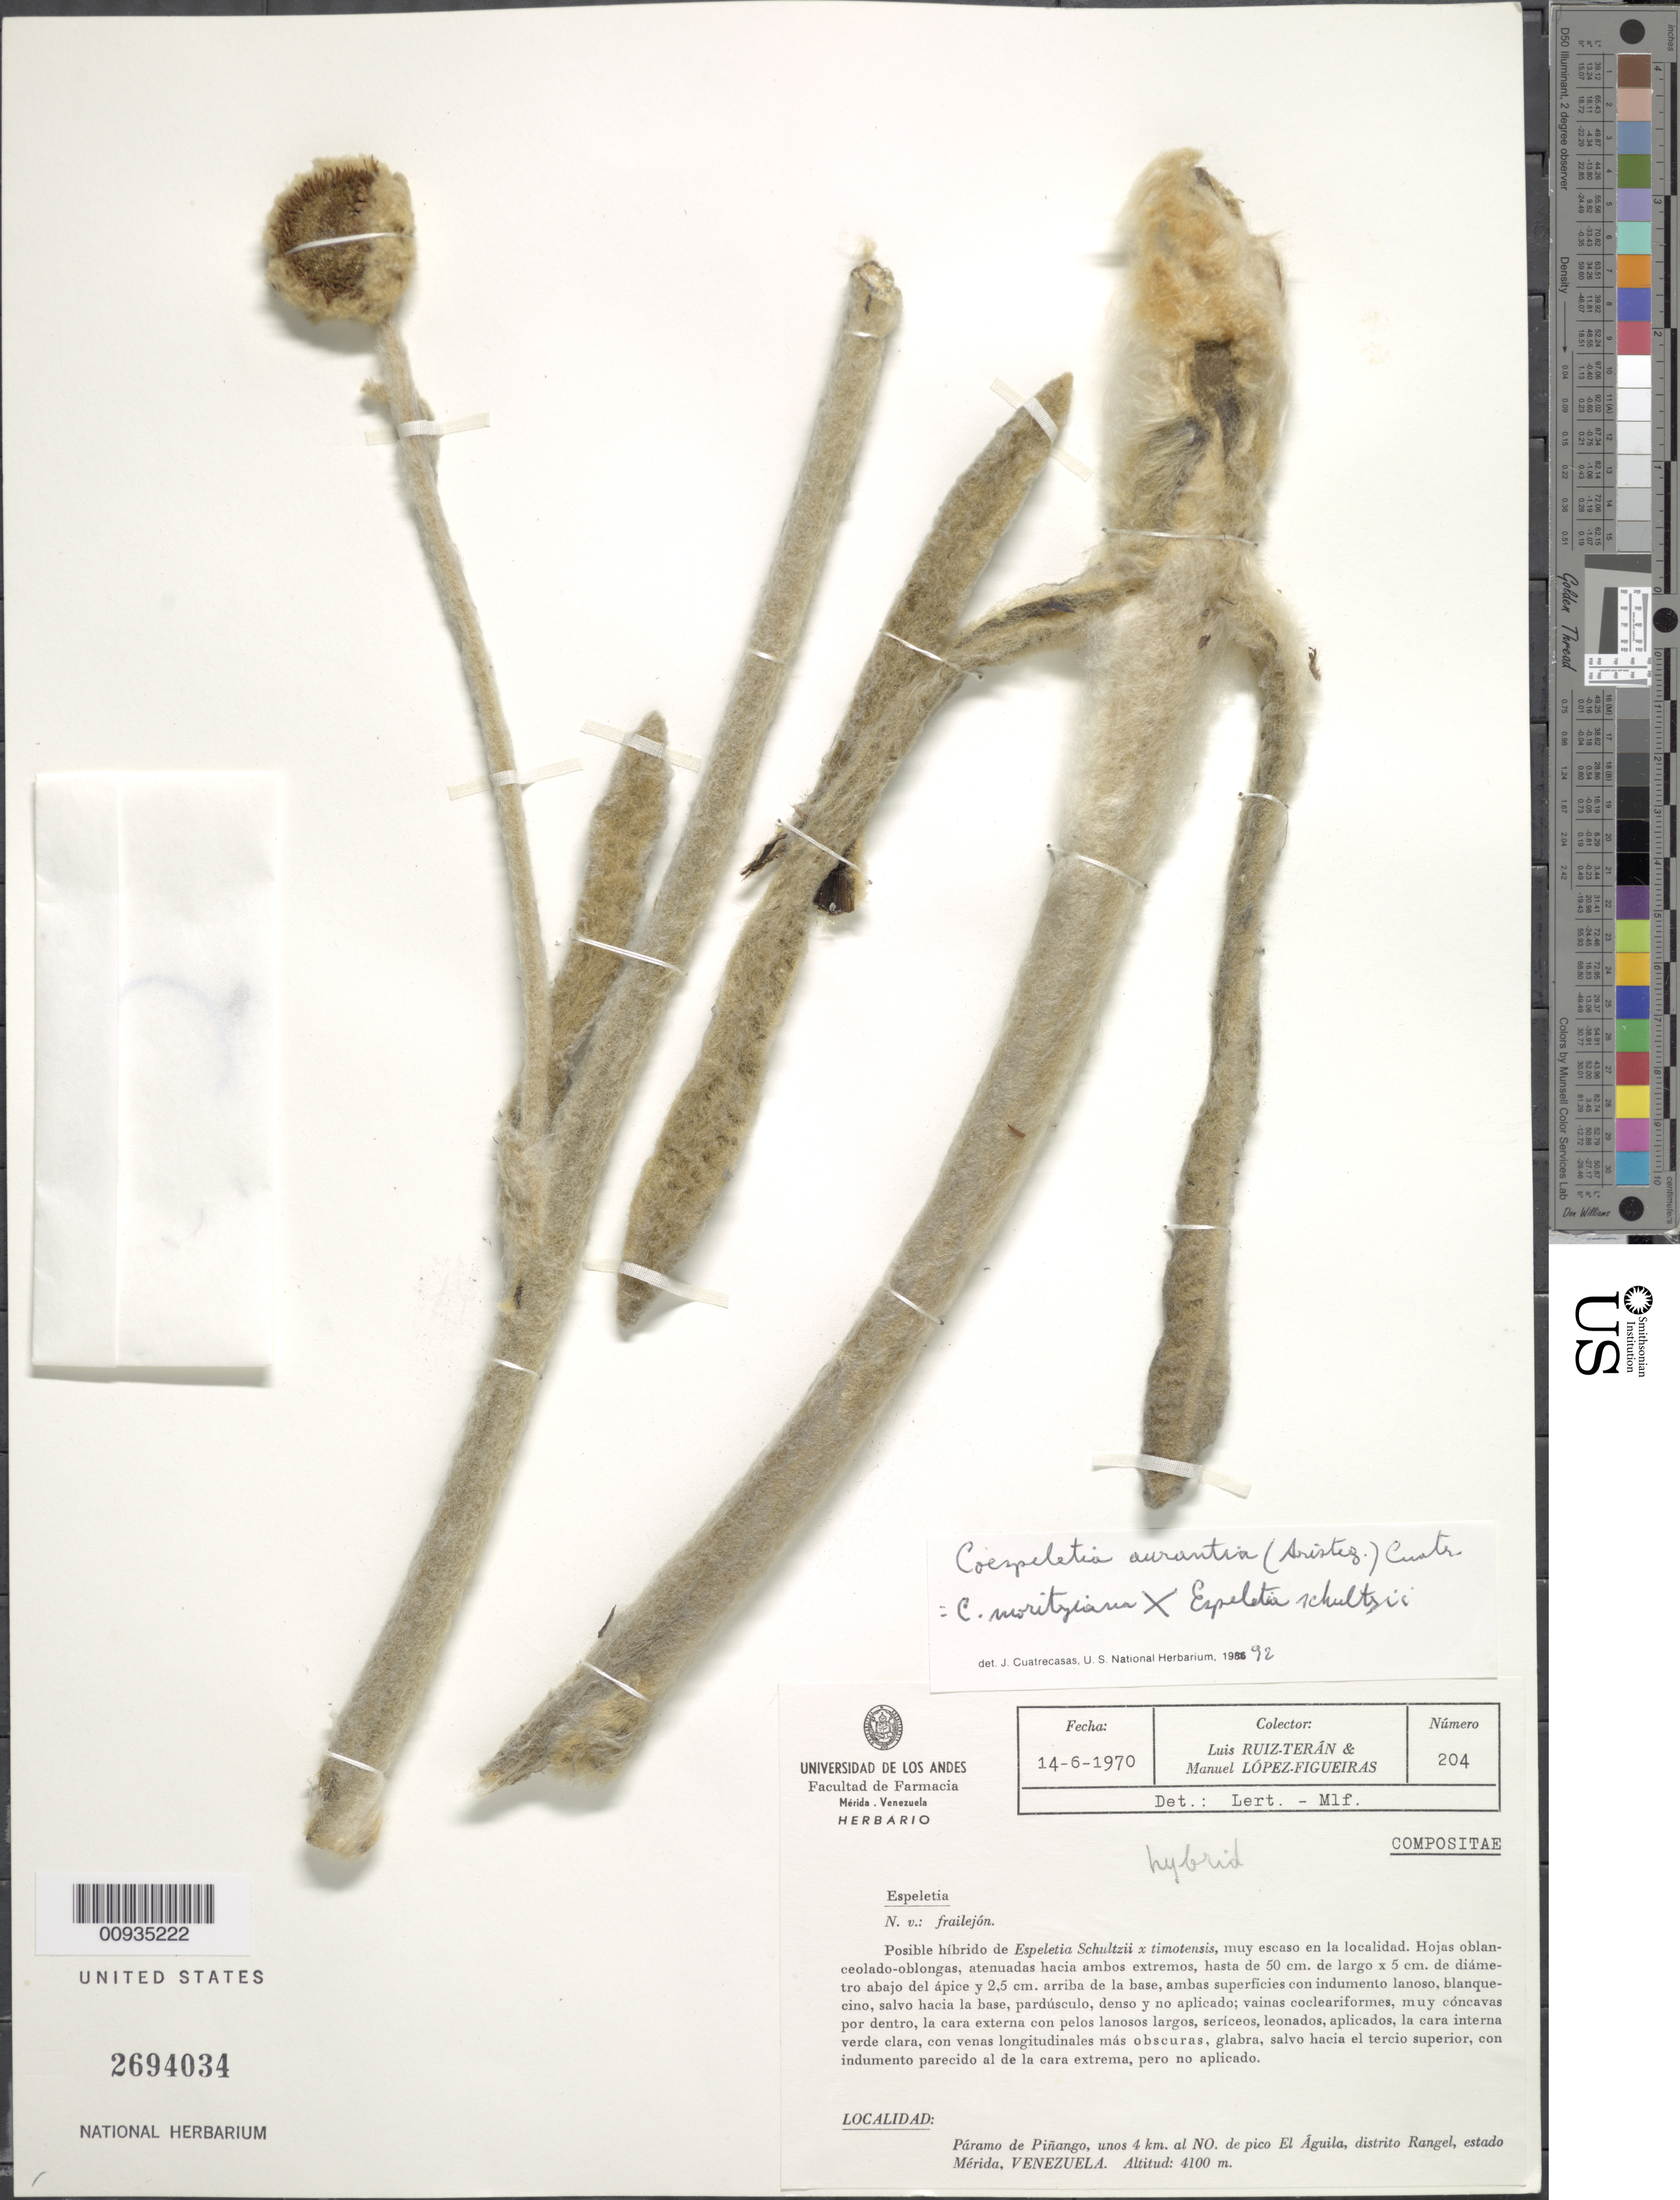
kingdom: Plantae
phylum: Tracheophyta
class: Magnoliopsida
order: Asterales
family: Asteraceae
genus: Coespeletia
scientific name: Coespeletia x aurantia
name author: Aristeg.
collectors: L. E. Ruíz-Terán & M. López Figueiras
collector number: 204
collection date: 1970-06-14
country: Venezuela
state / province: Mérida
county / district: Rangel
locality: Páramo de Piñango. Unos 4 km al NO de pico El Águila.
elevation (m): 4100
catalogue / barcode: US 2694034